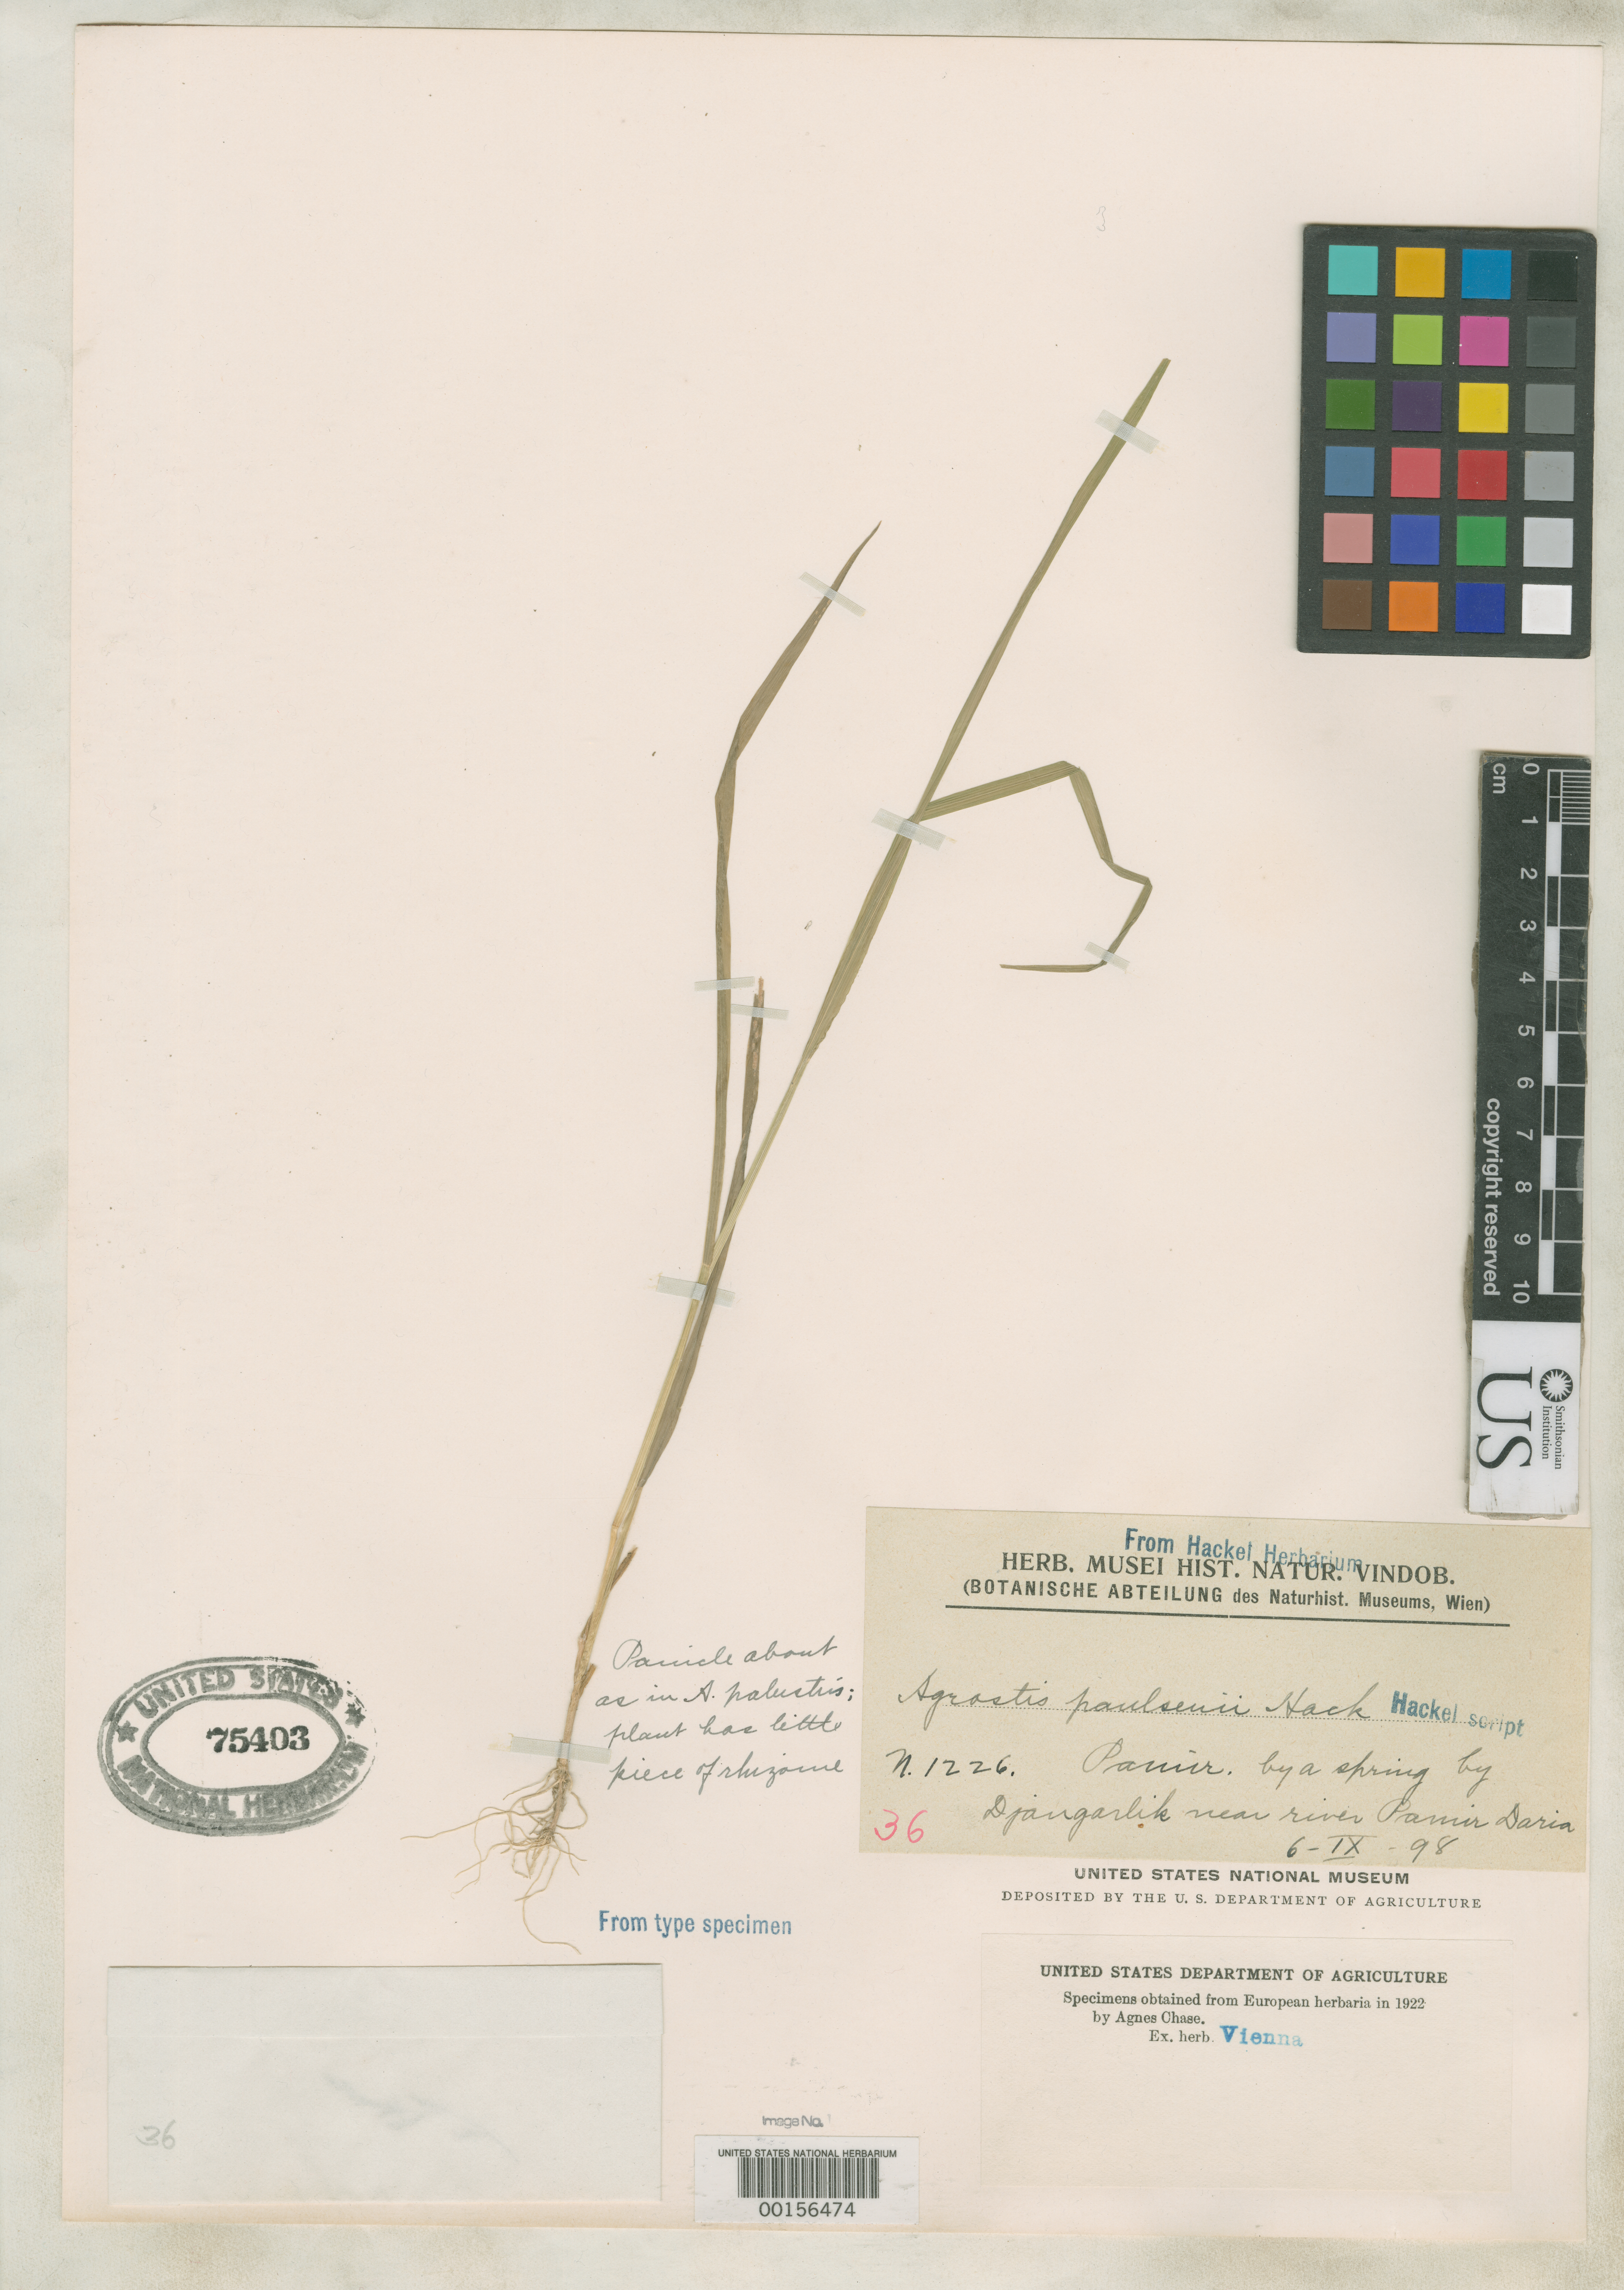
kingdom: Plantae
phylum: Tracheophyta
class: Liliopsida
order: Poales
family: Poaceae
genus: Agrostis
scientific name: Agrostis paulsenii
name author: Hack.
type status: Type Fragment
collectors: E. Hackel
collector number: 1226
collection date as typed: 1898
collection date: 1898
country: Tajikistan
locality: Pamir, by a spring by Djangarlik near the river Pamir Daria.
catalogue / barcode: US 75403